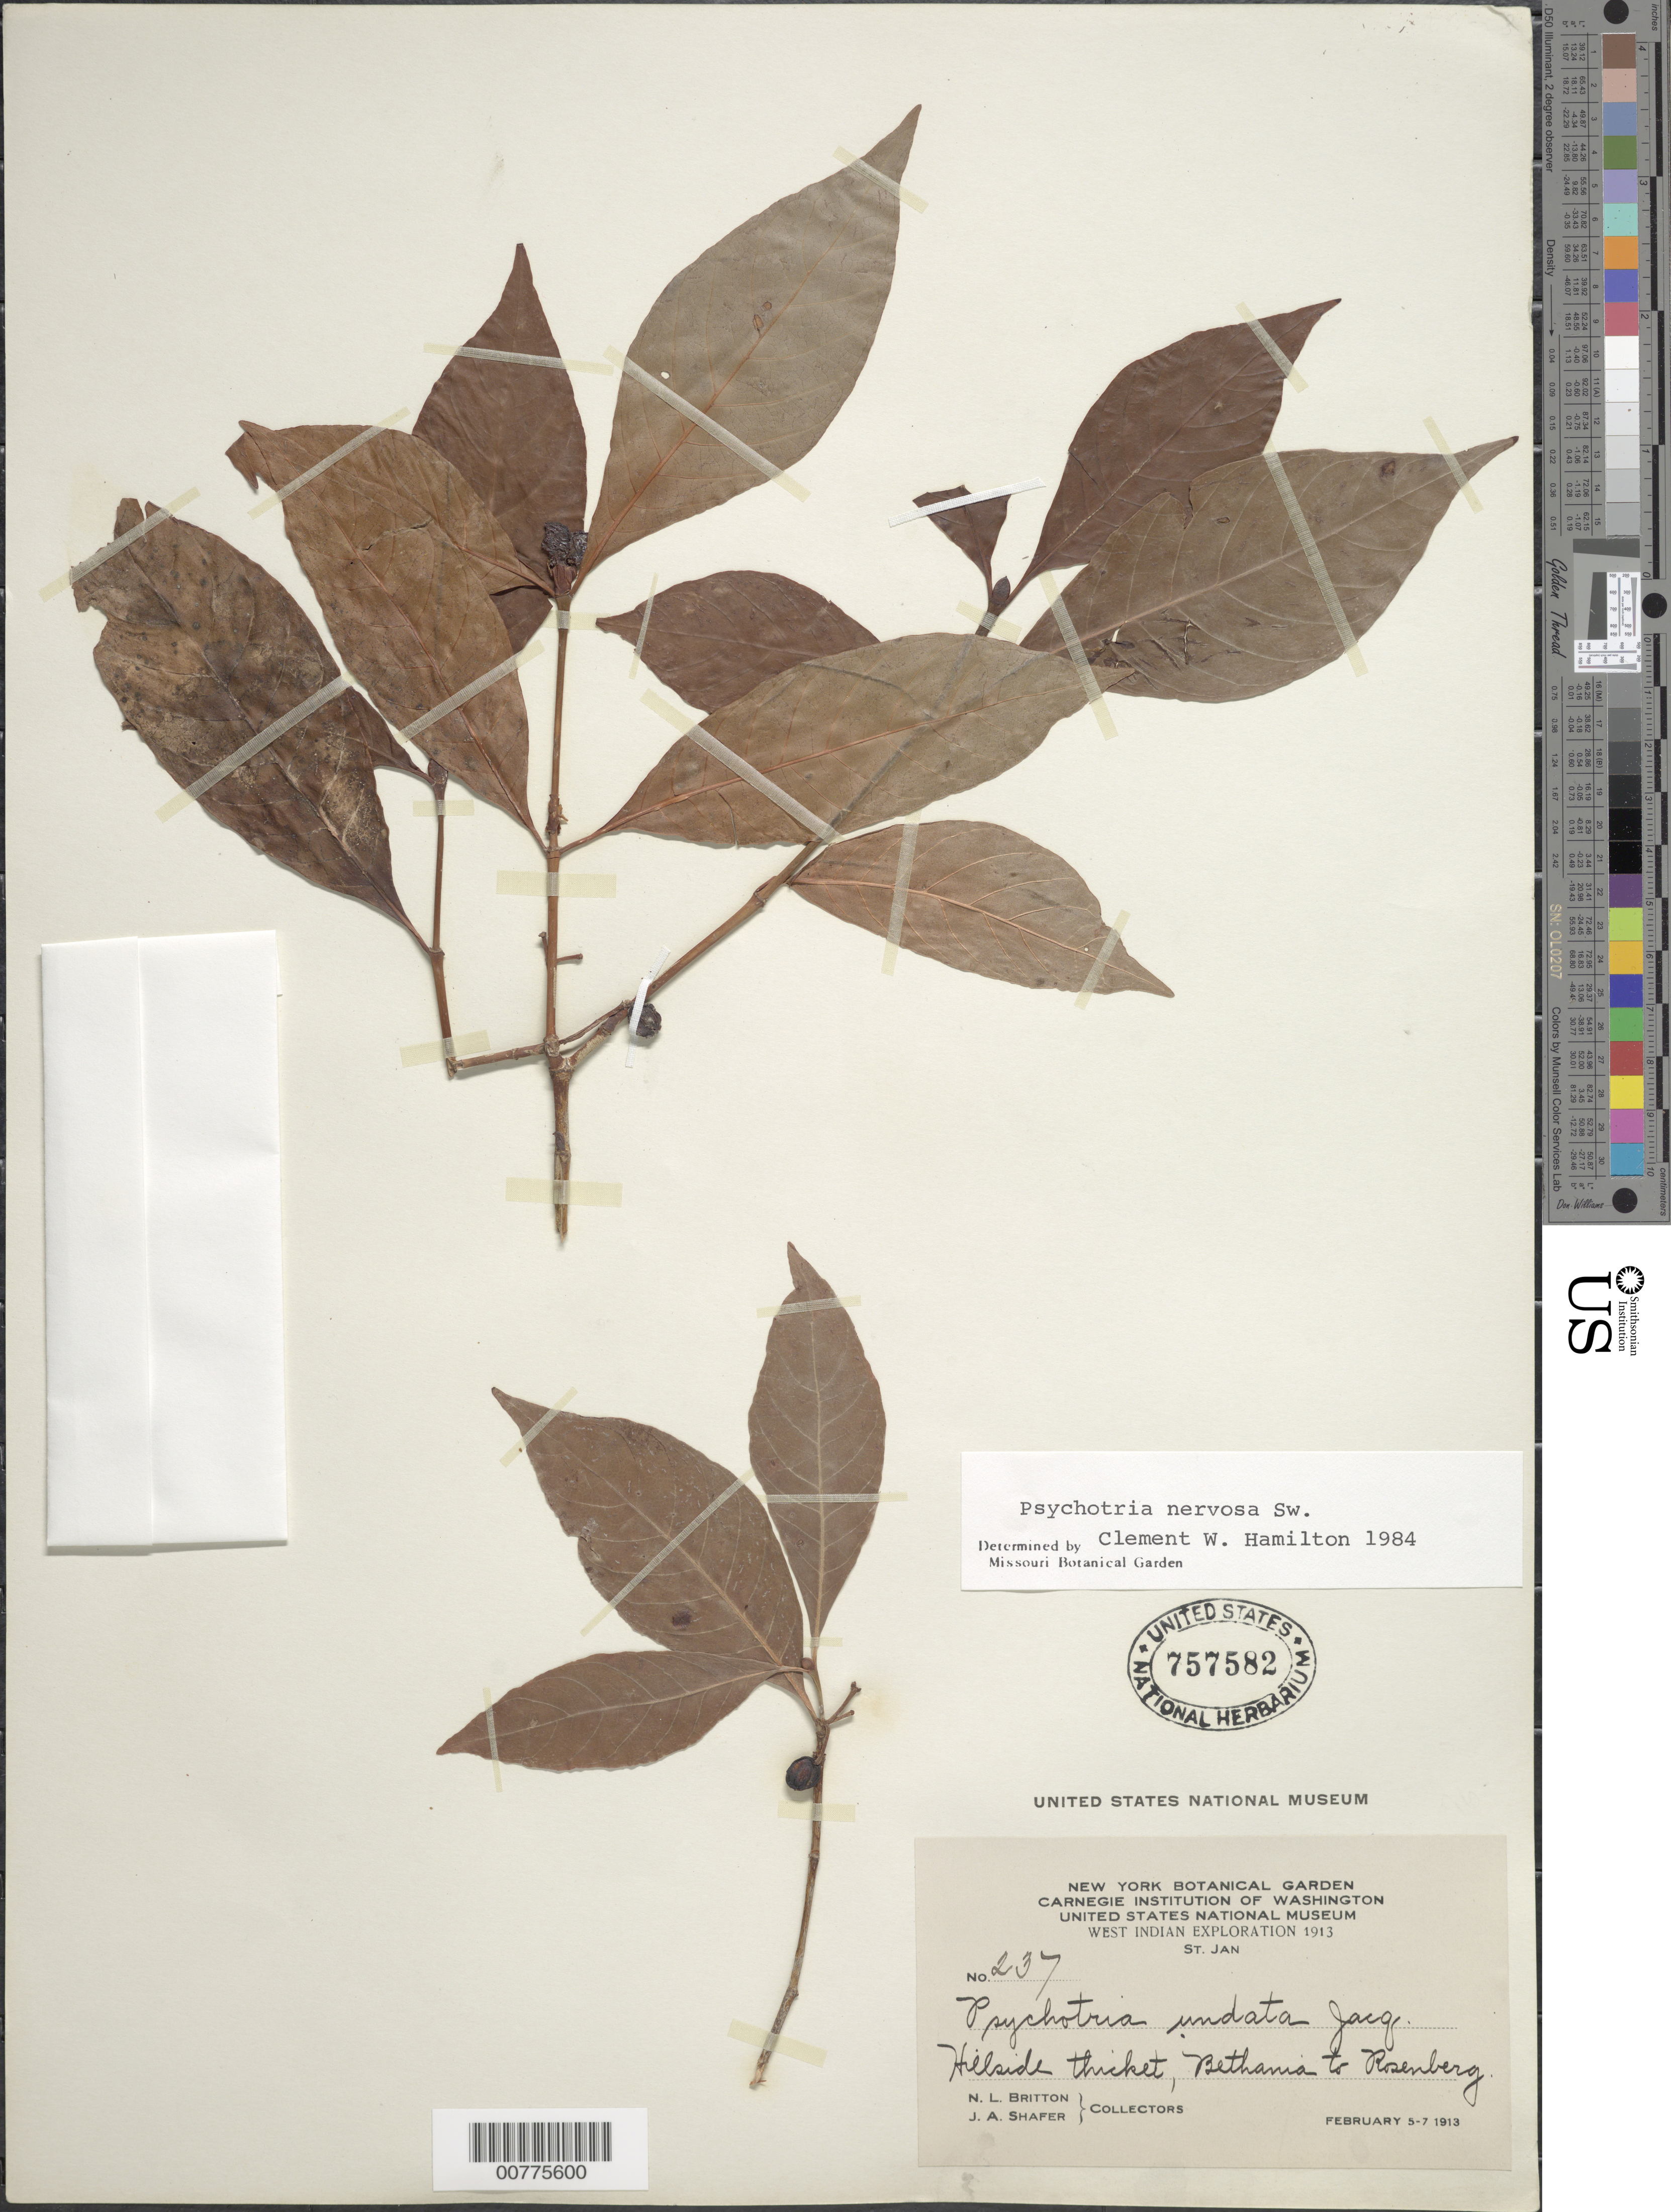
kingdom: Plantae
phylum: Tracheophyta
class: Magnoliopsida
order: Gentianales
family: Rubiaceae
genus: Psychotria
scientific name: Psychotria nervosa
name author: Sw.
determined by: Hamilton, C. W.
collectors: N. Britton & J. A. Shafer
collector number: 237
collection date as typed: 05 Feb 1913 to 07 Feb 1913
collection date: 1913-02-05/1913-02-07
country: U.S. Virgin Islands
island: St. John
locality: Hillside thicket, Bethania to Rosenberg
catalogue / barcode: US 757582